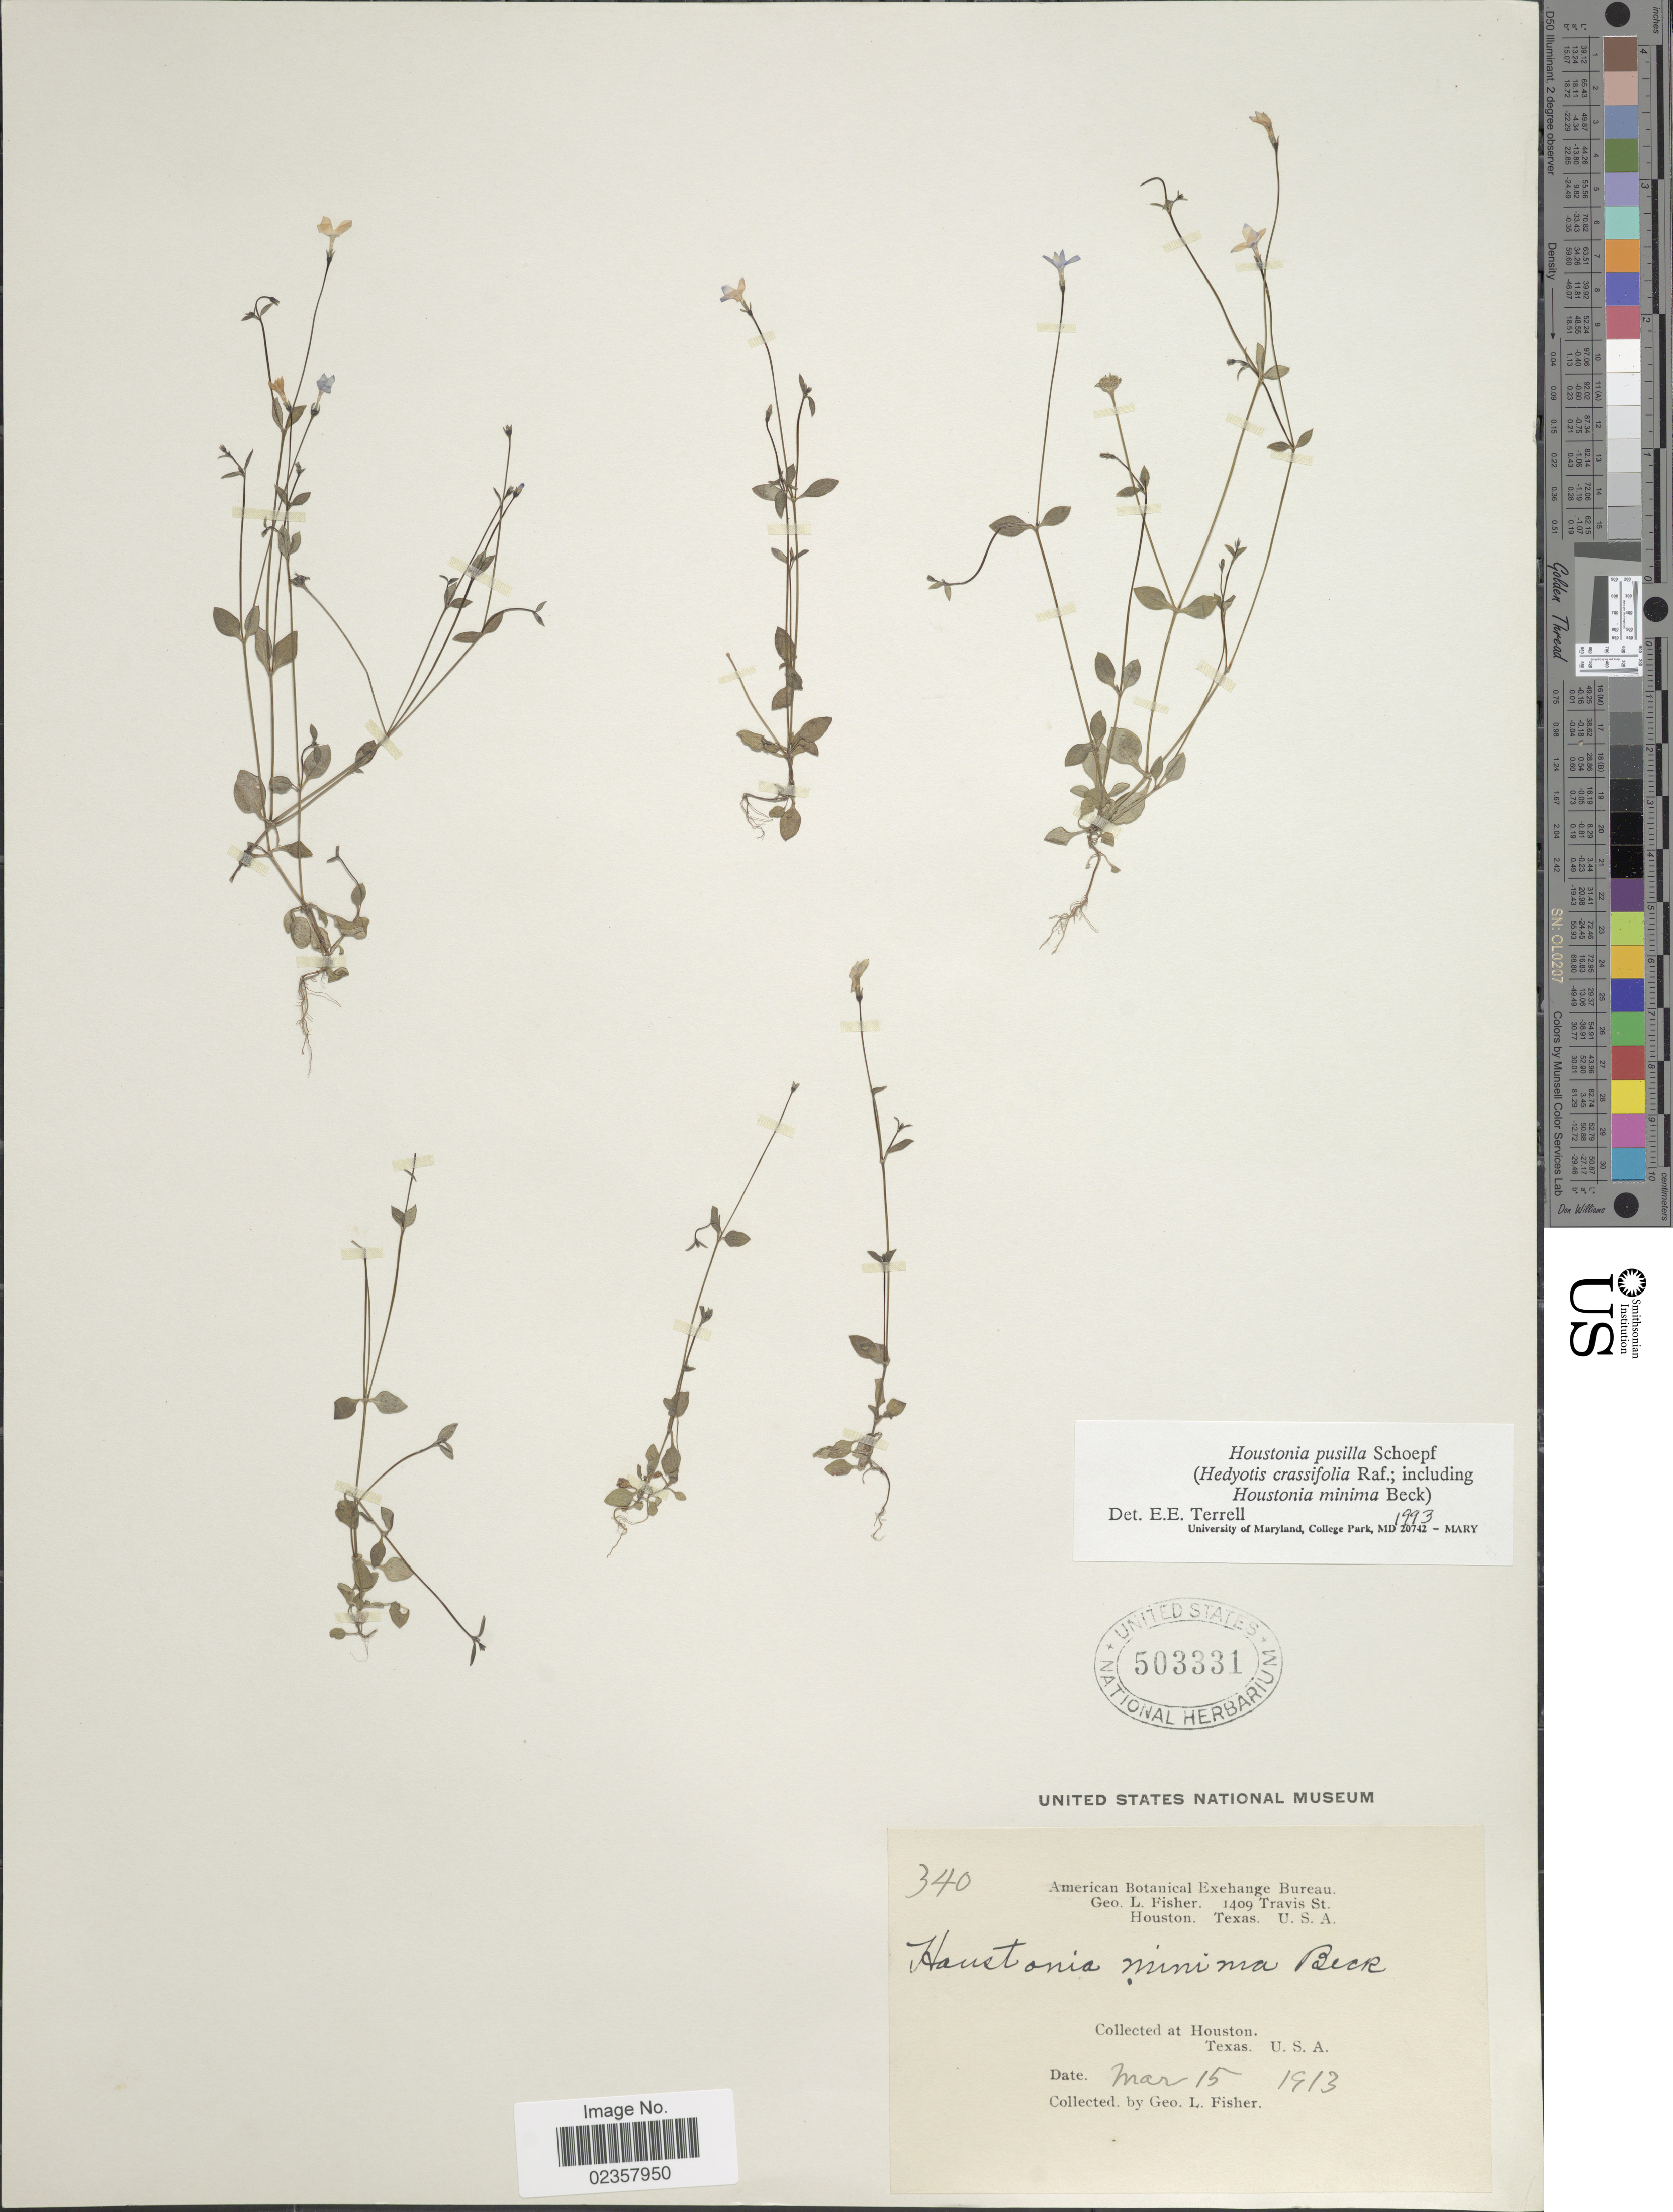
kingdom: Plantae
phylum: Tracheophyta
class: Magnoliopsida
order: Gentianales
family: Rubiaceae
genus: Houstonia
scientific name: Houstonia pusilla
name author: Schoepf.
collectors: G. L. Fisher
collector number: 340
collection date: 1913-03-15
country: United States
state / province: Texas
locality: Houston, Texas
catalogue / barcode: US 503331